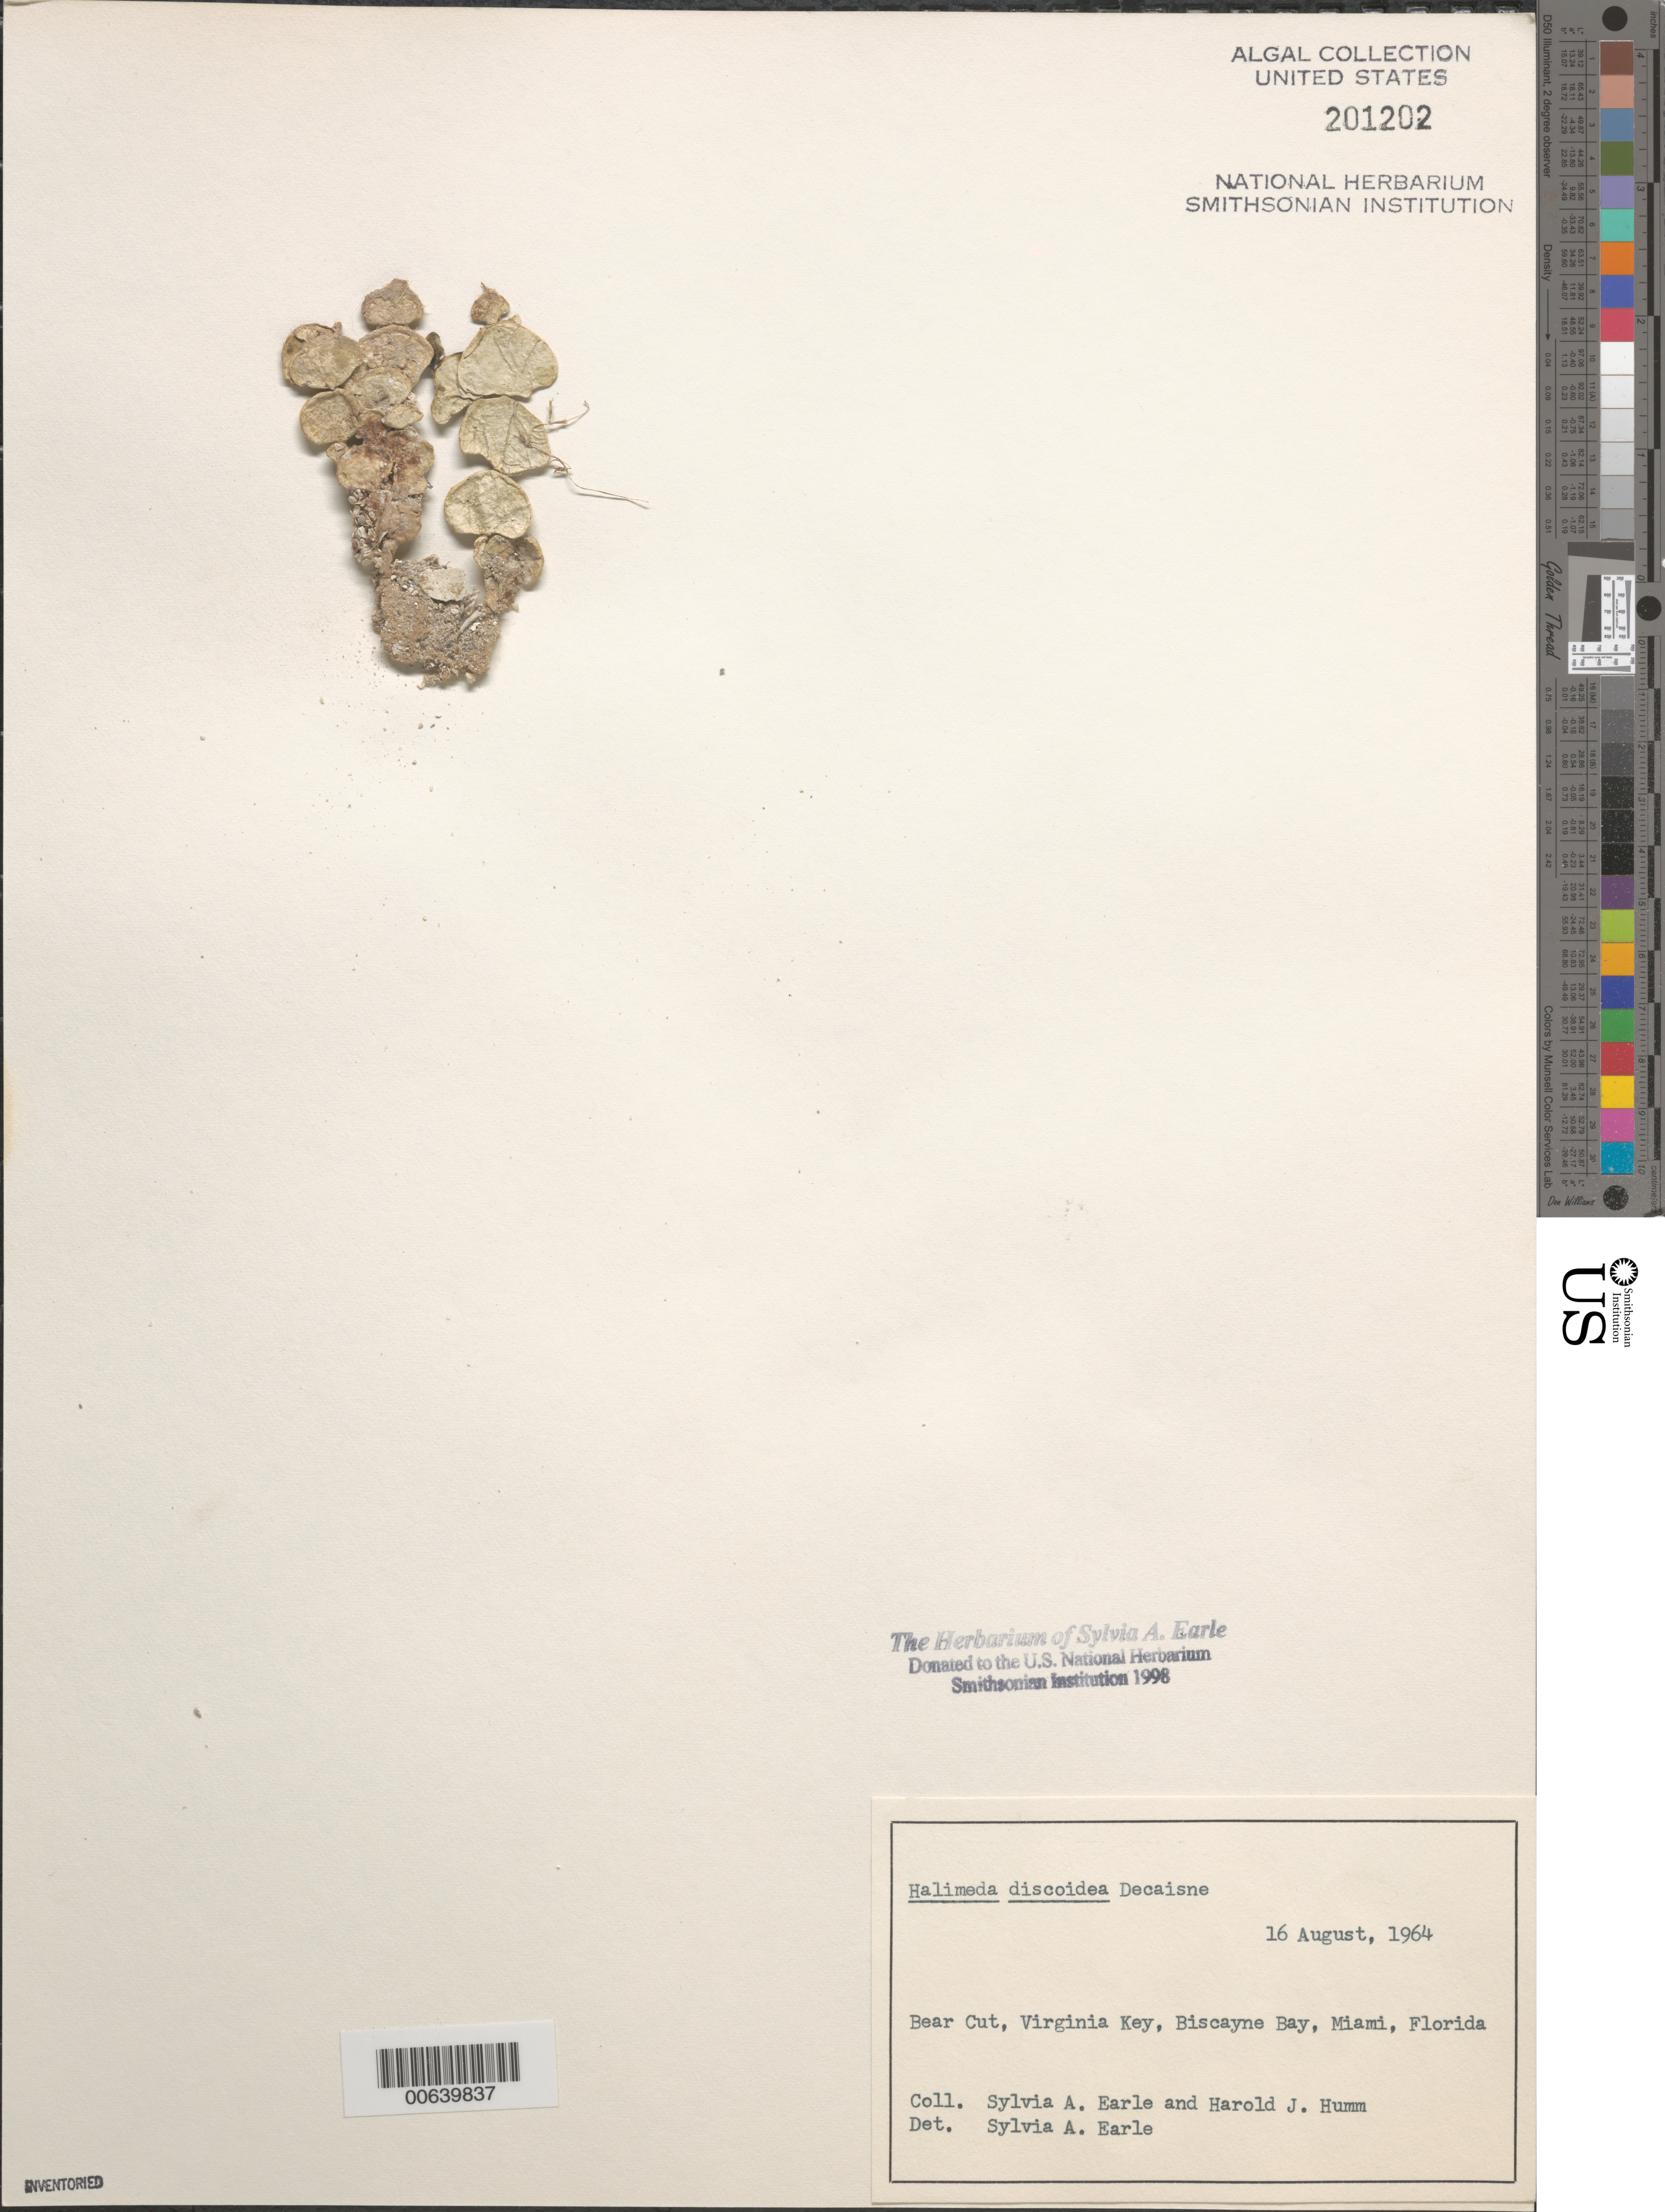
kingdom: Plantae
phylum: Chlorophyta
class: Ulvophyceae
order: Bryopsidales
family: Halimedaceae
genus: Halimeda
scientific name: Halimeda discoidea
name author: Decne.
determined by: Earle, S. A.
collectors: S. A. Earle & H. J. Humm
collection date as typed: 16 Aug 1964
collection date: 1964-08-16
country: United States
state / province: Florida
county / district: Miami-Dade County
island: Virginia Key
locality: Bear Cut, Biscayne Bay, Miami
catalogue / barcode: US 201202